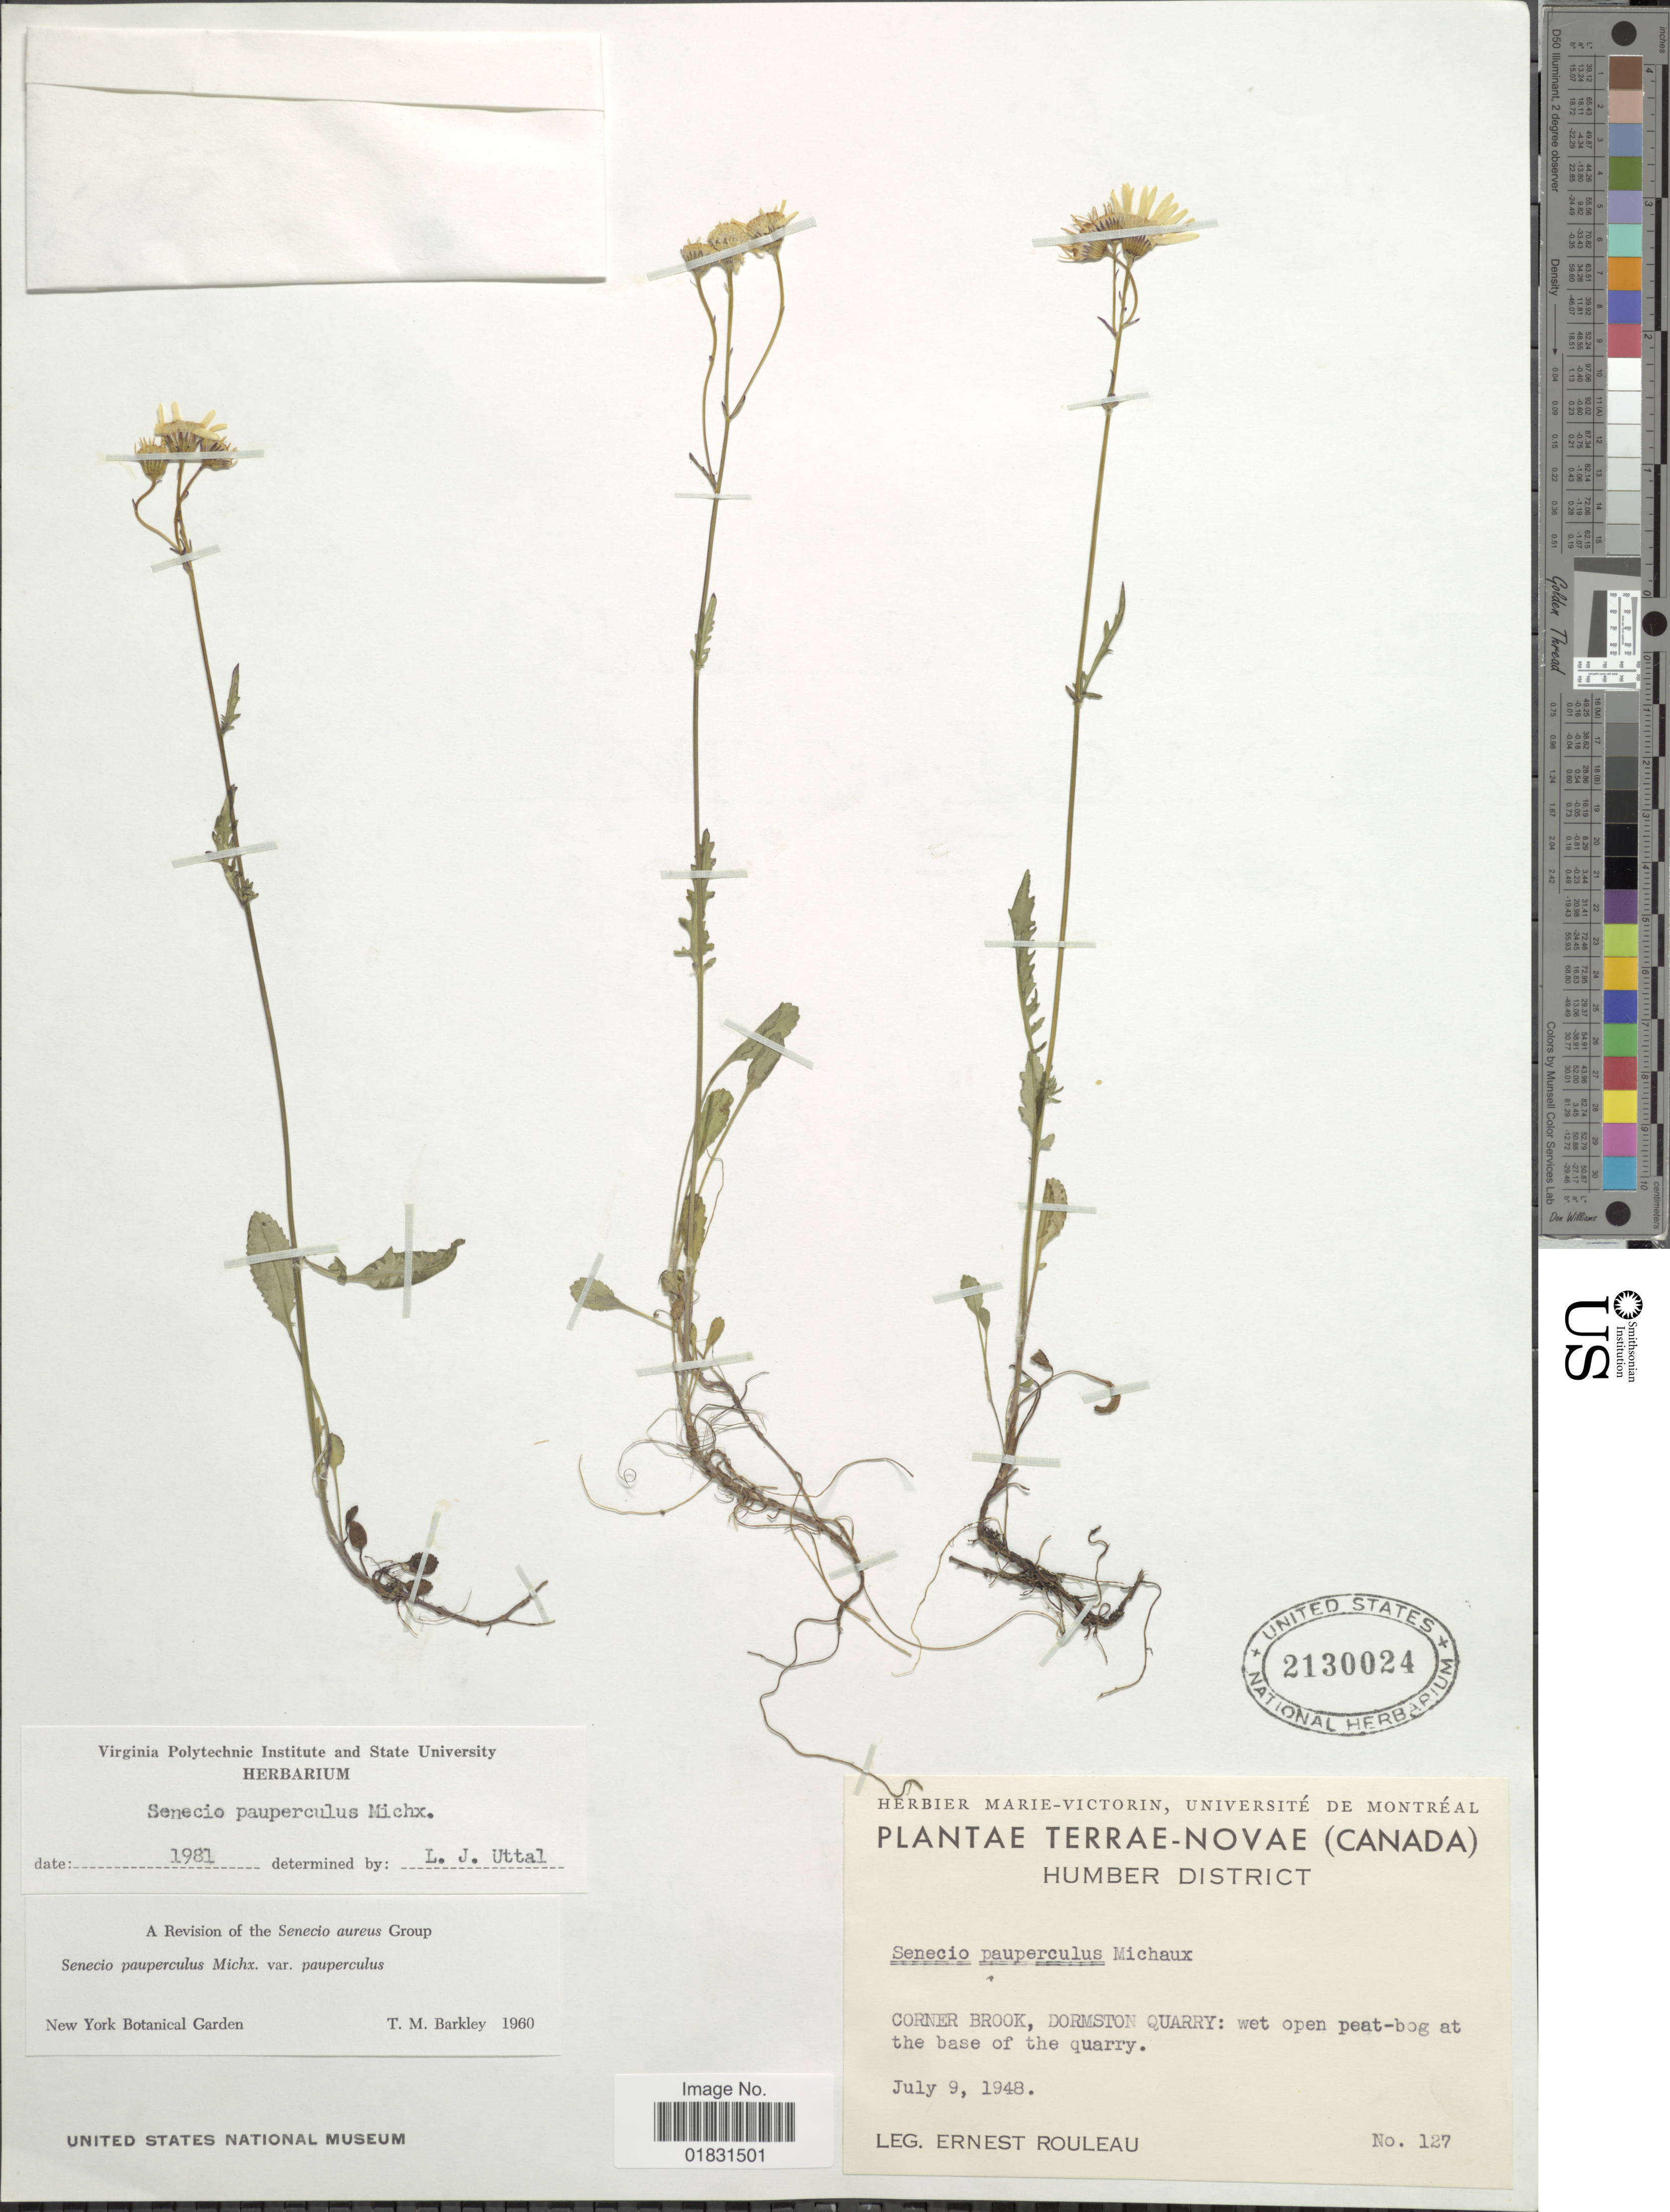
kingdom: Plantae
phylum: Tracheophyta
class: Magnoliopsida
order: Asterales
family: Asteraceae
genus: Packera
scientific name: Packera paupercula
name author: (Michx.) Á. Löve & D. Löve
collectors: J. Rouleau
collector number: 127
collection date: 1948-07-09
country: Canada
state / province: Newfoundland and Labrador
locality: Terrea-Novae, Humber District, Corner Brook, Dormston Quarry: wet open peat-bog at the base of the quarry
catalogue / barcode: US 2130024